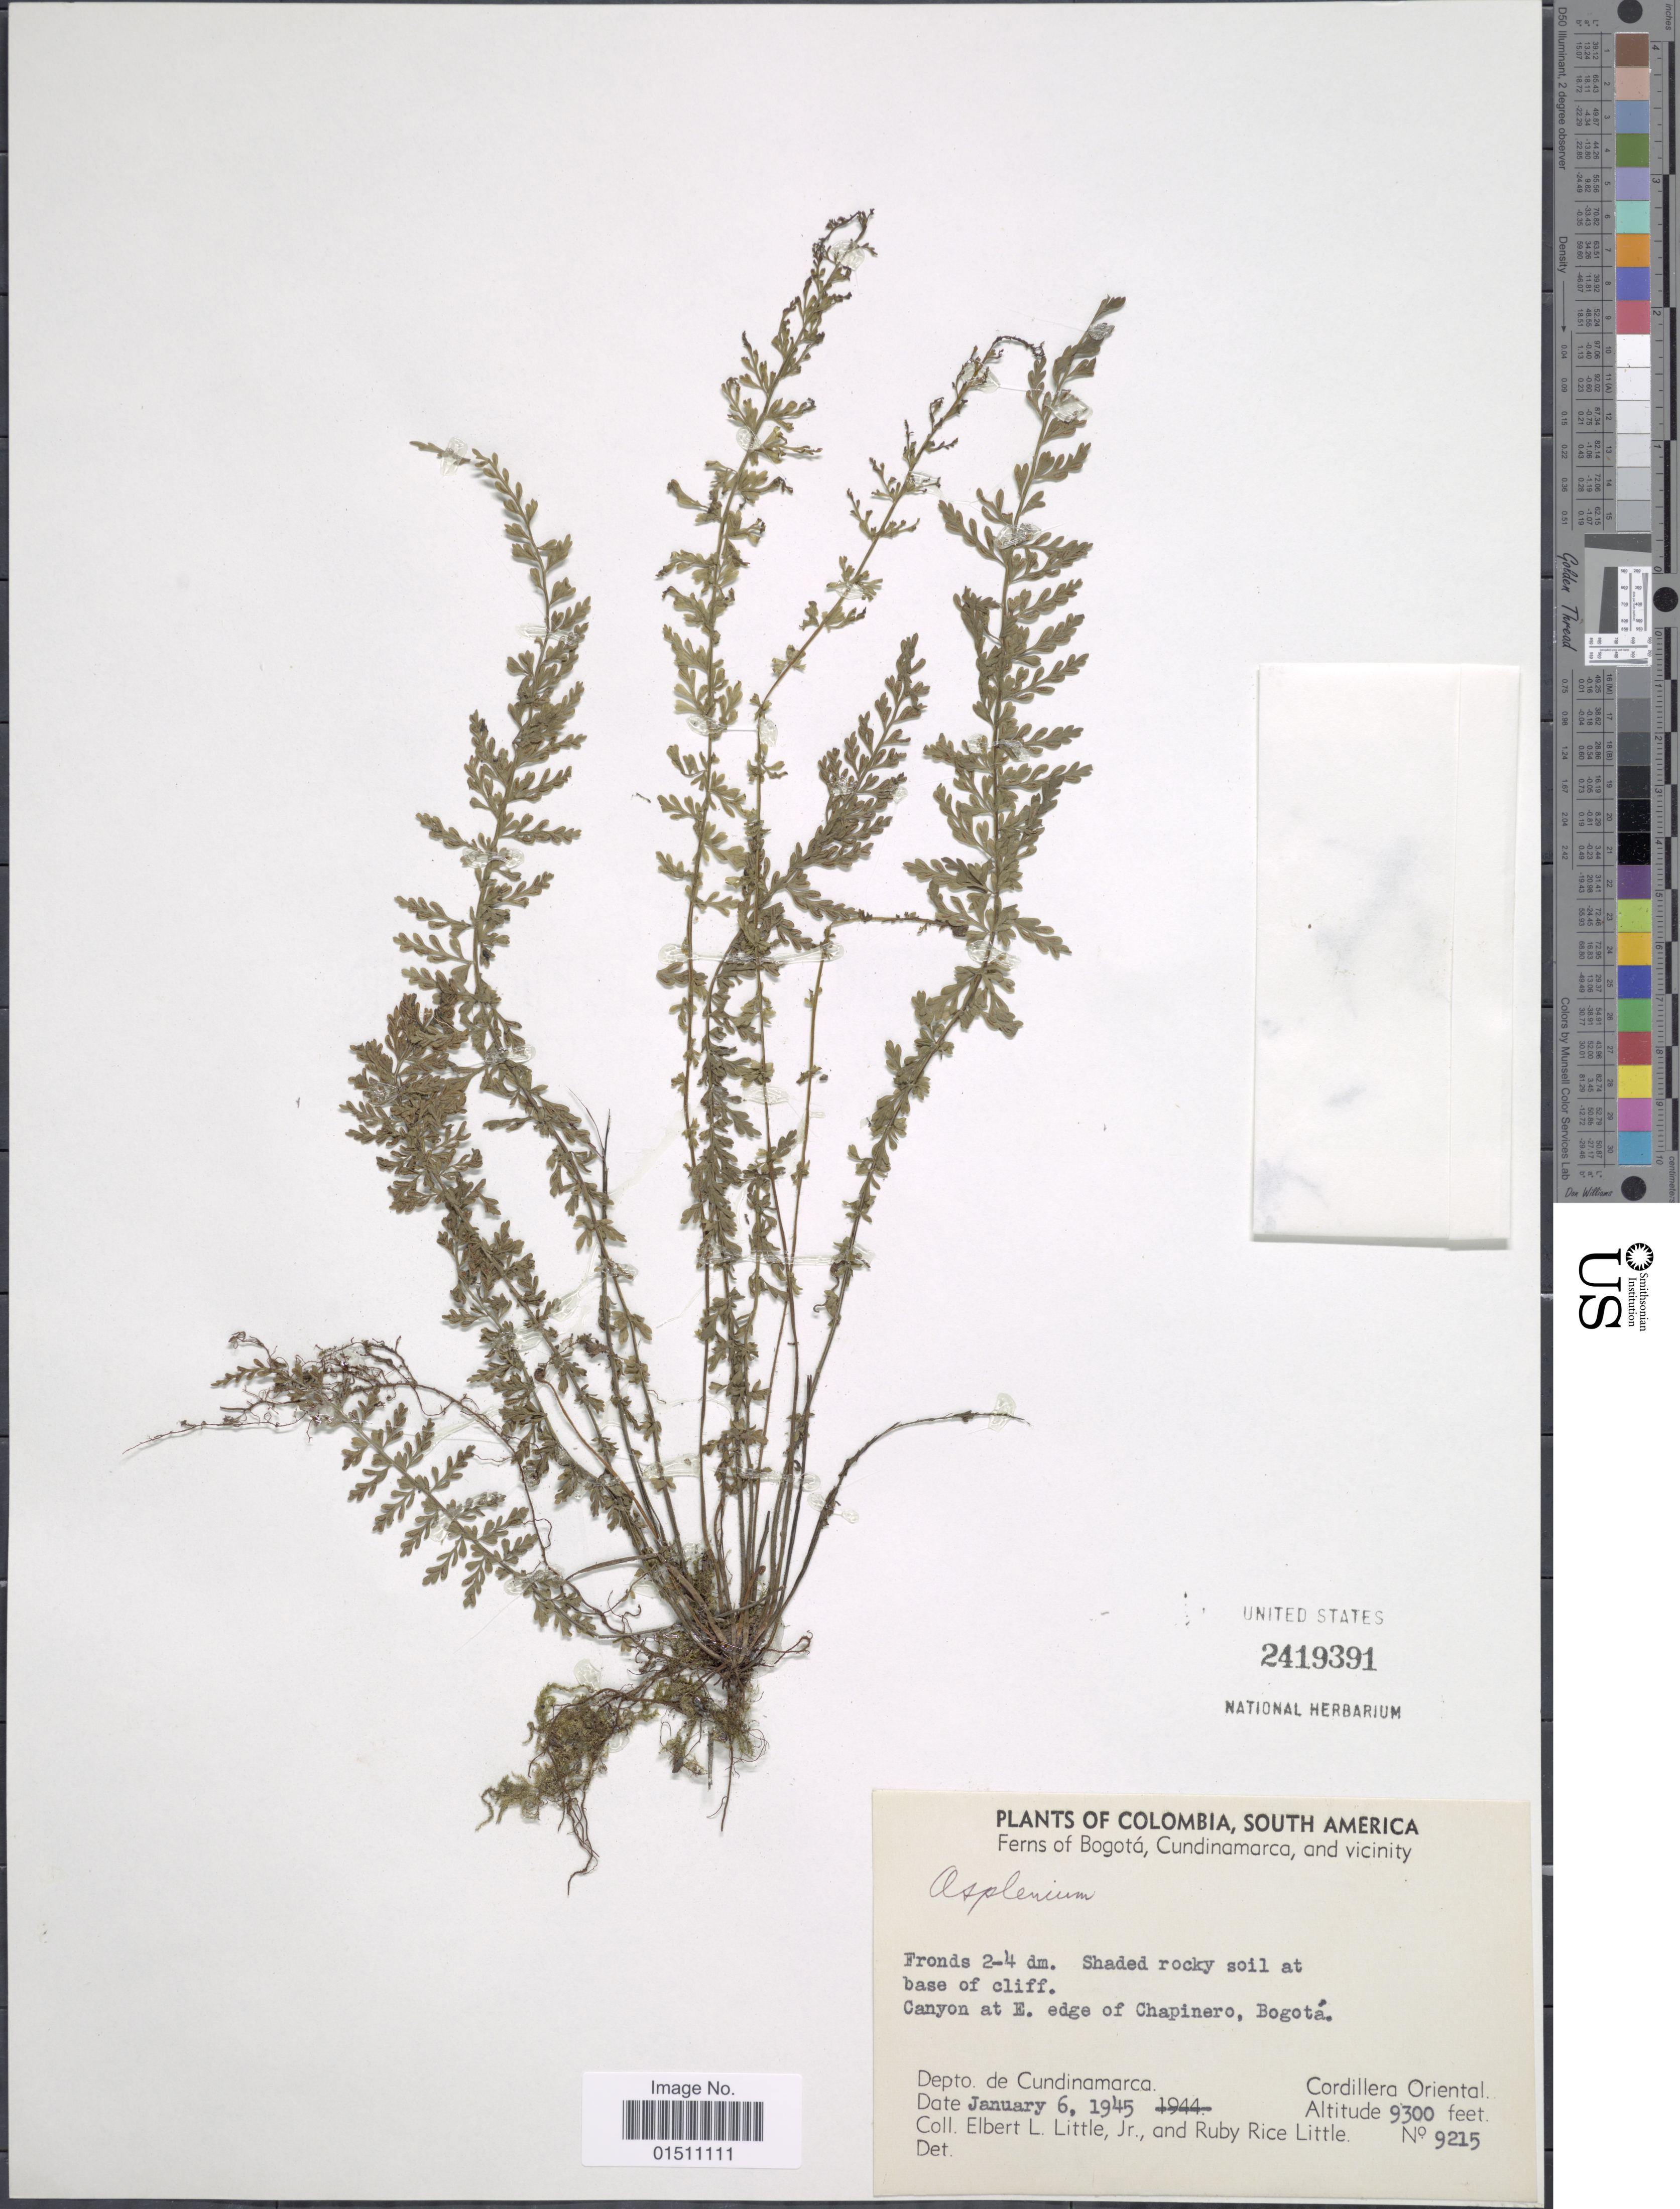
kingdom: Plantae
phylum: Tracheophyta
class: Polypodiopsida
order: Polypodiales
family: Aspleniaceae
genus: Asplenium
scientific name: Asplenium haenkeanum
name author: (C. Presl) Hieron.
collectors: E. L. Little & R. R. Little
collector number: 9215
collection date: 1945-01-06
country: Colombia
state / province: Cundinamarca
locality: Colombia, South America, Ferns of Bogotá, Cundinamarca, and vicinity, Depto. de Cundinamarca Cordillera Oriental, Canyon at E. edge of CHapinero, Bogotá.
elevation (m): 2835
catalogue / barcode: US 2419391